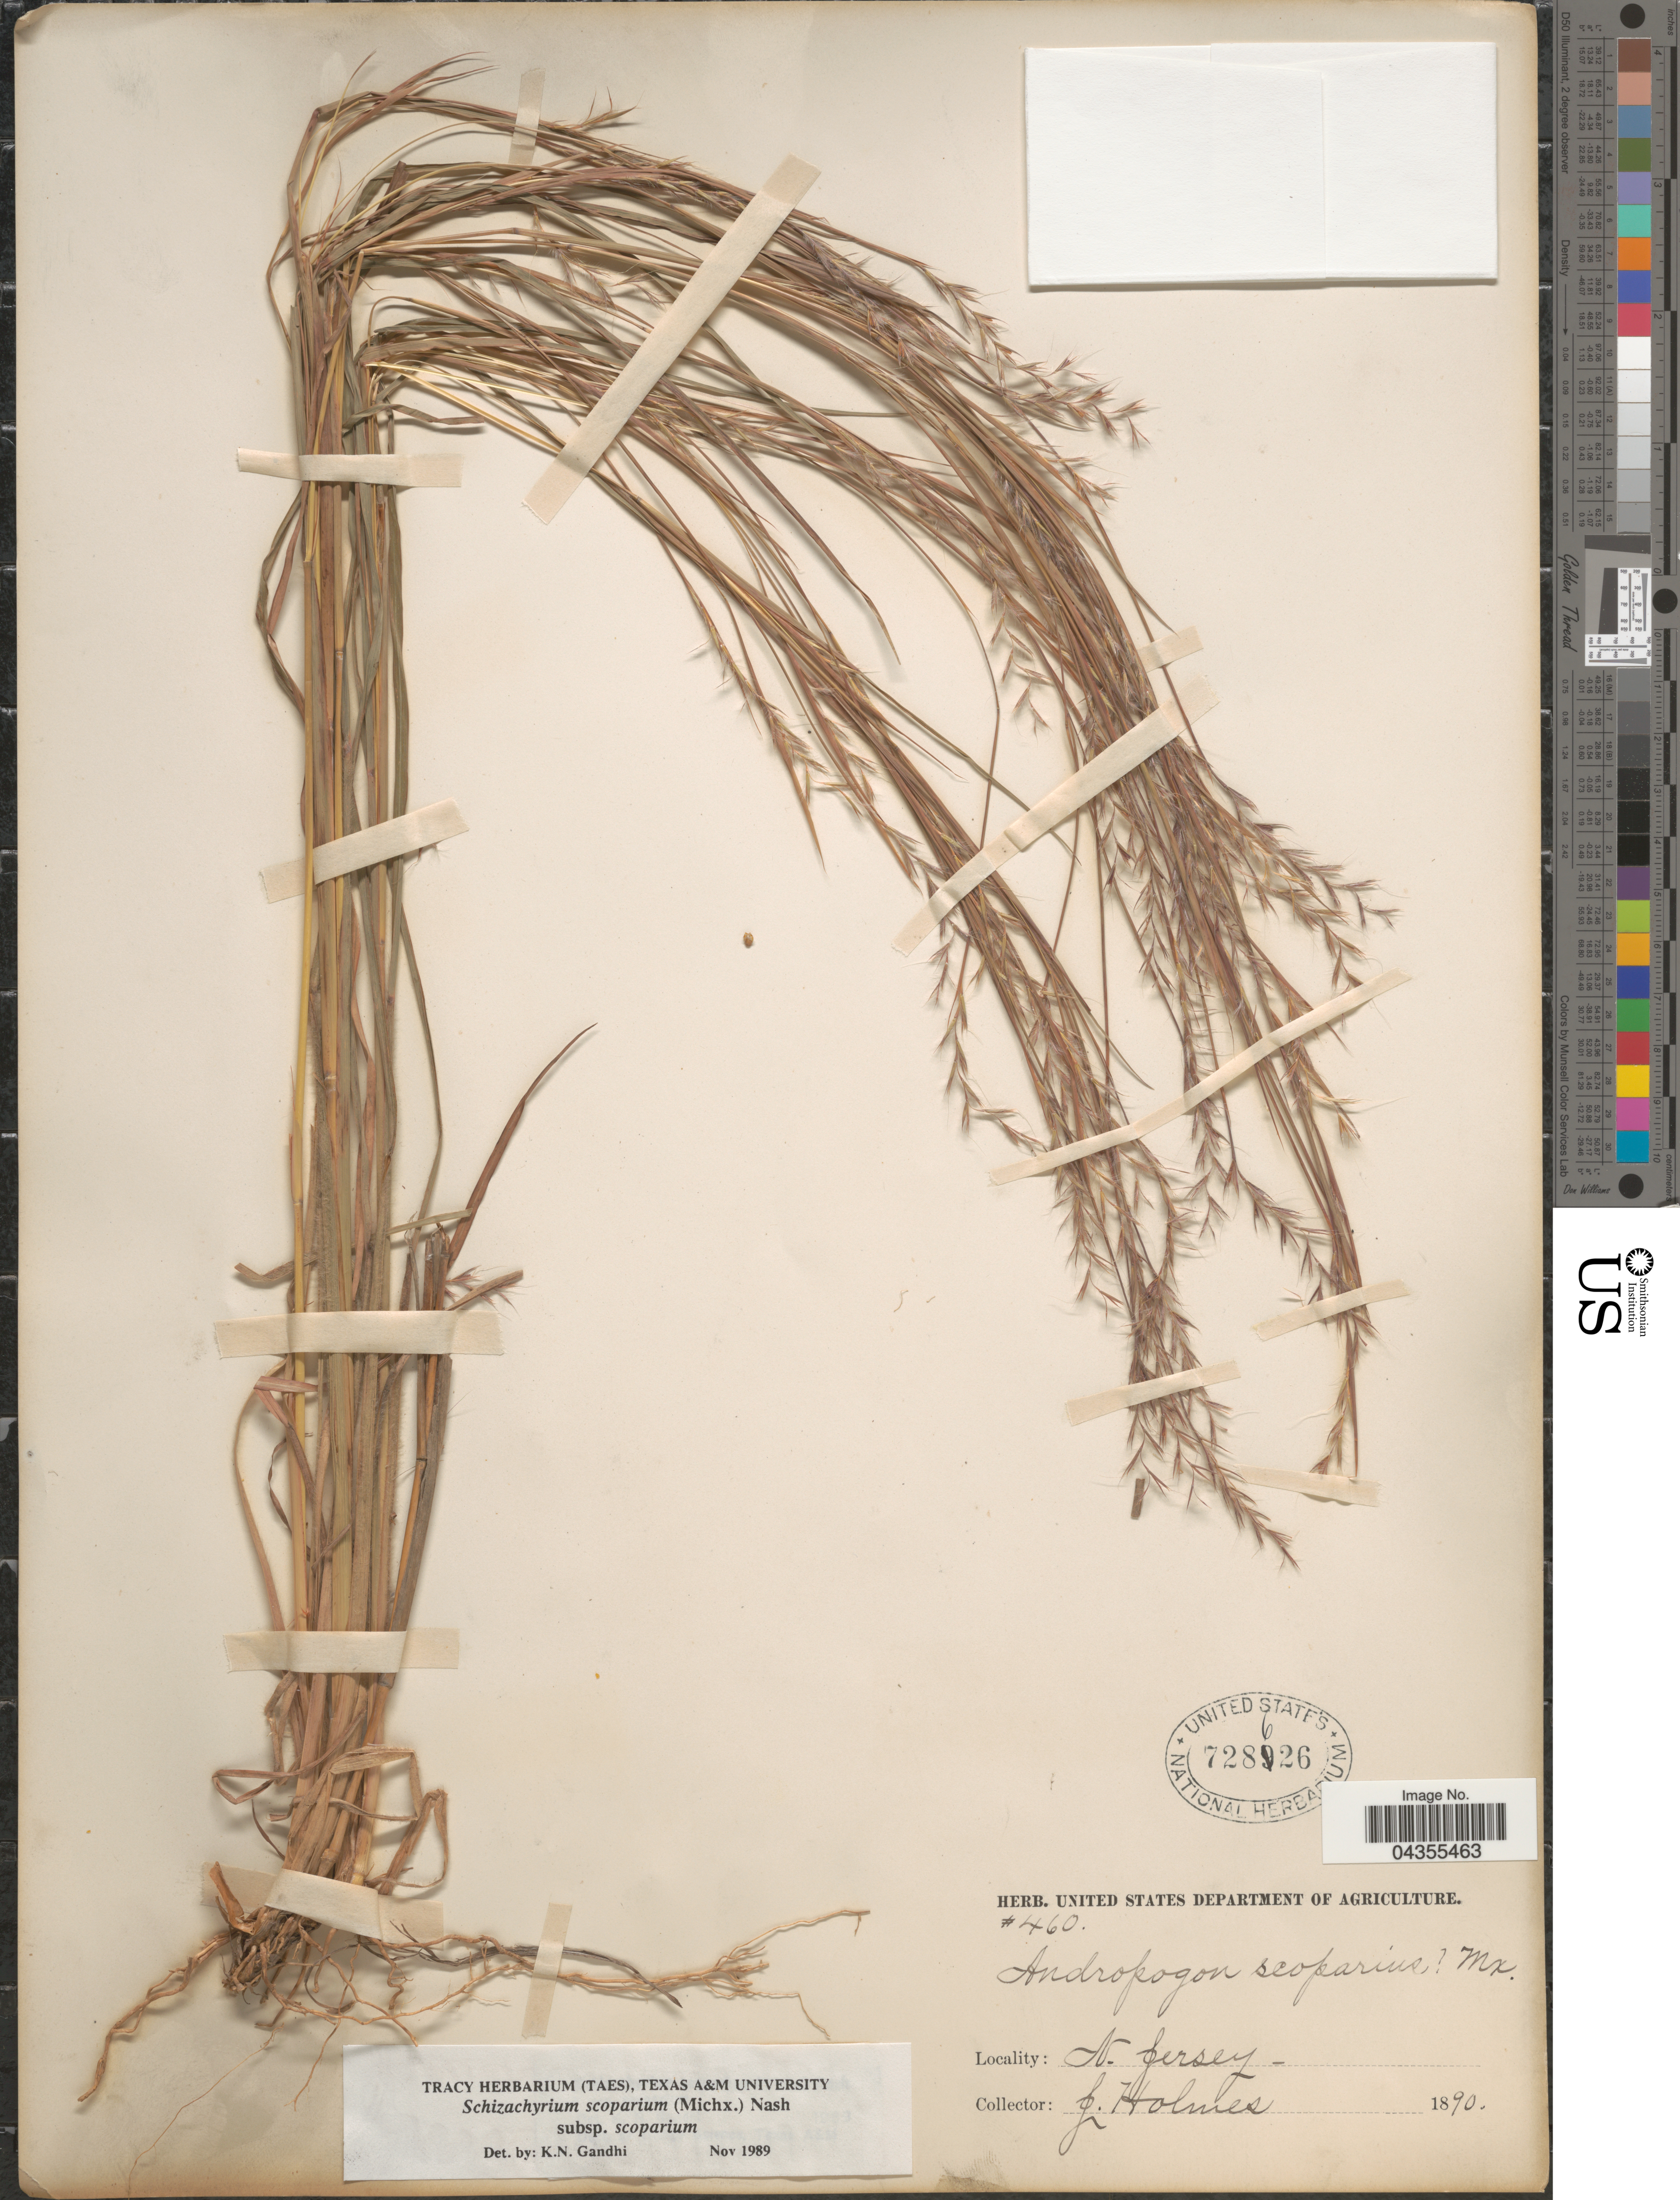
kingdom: Plantae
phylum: Tracheophyta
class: Liliopsida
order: Poales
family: Poaceae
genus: Schizachyrium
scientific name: Schizachyrium scoparium var. scoparium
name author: (Michx.) Nash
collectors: J. Holmes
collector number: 460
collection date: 1890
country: United States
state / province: New Jersey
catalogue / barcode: US 728626